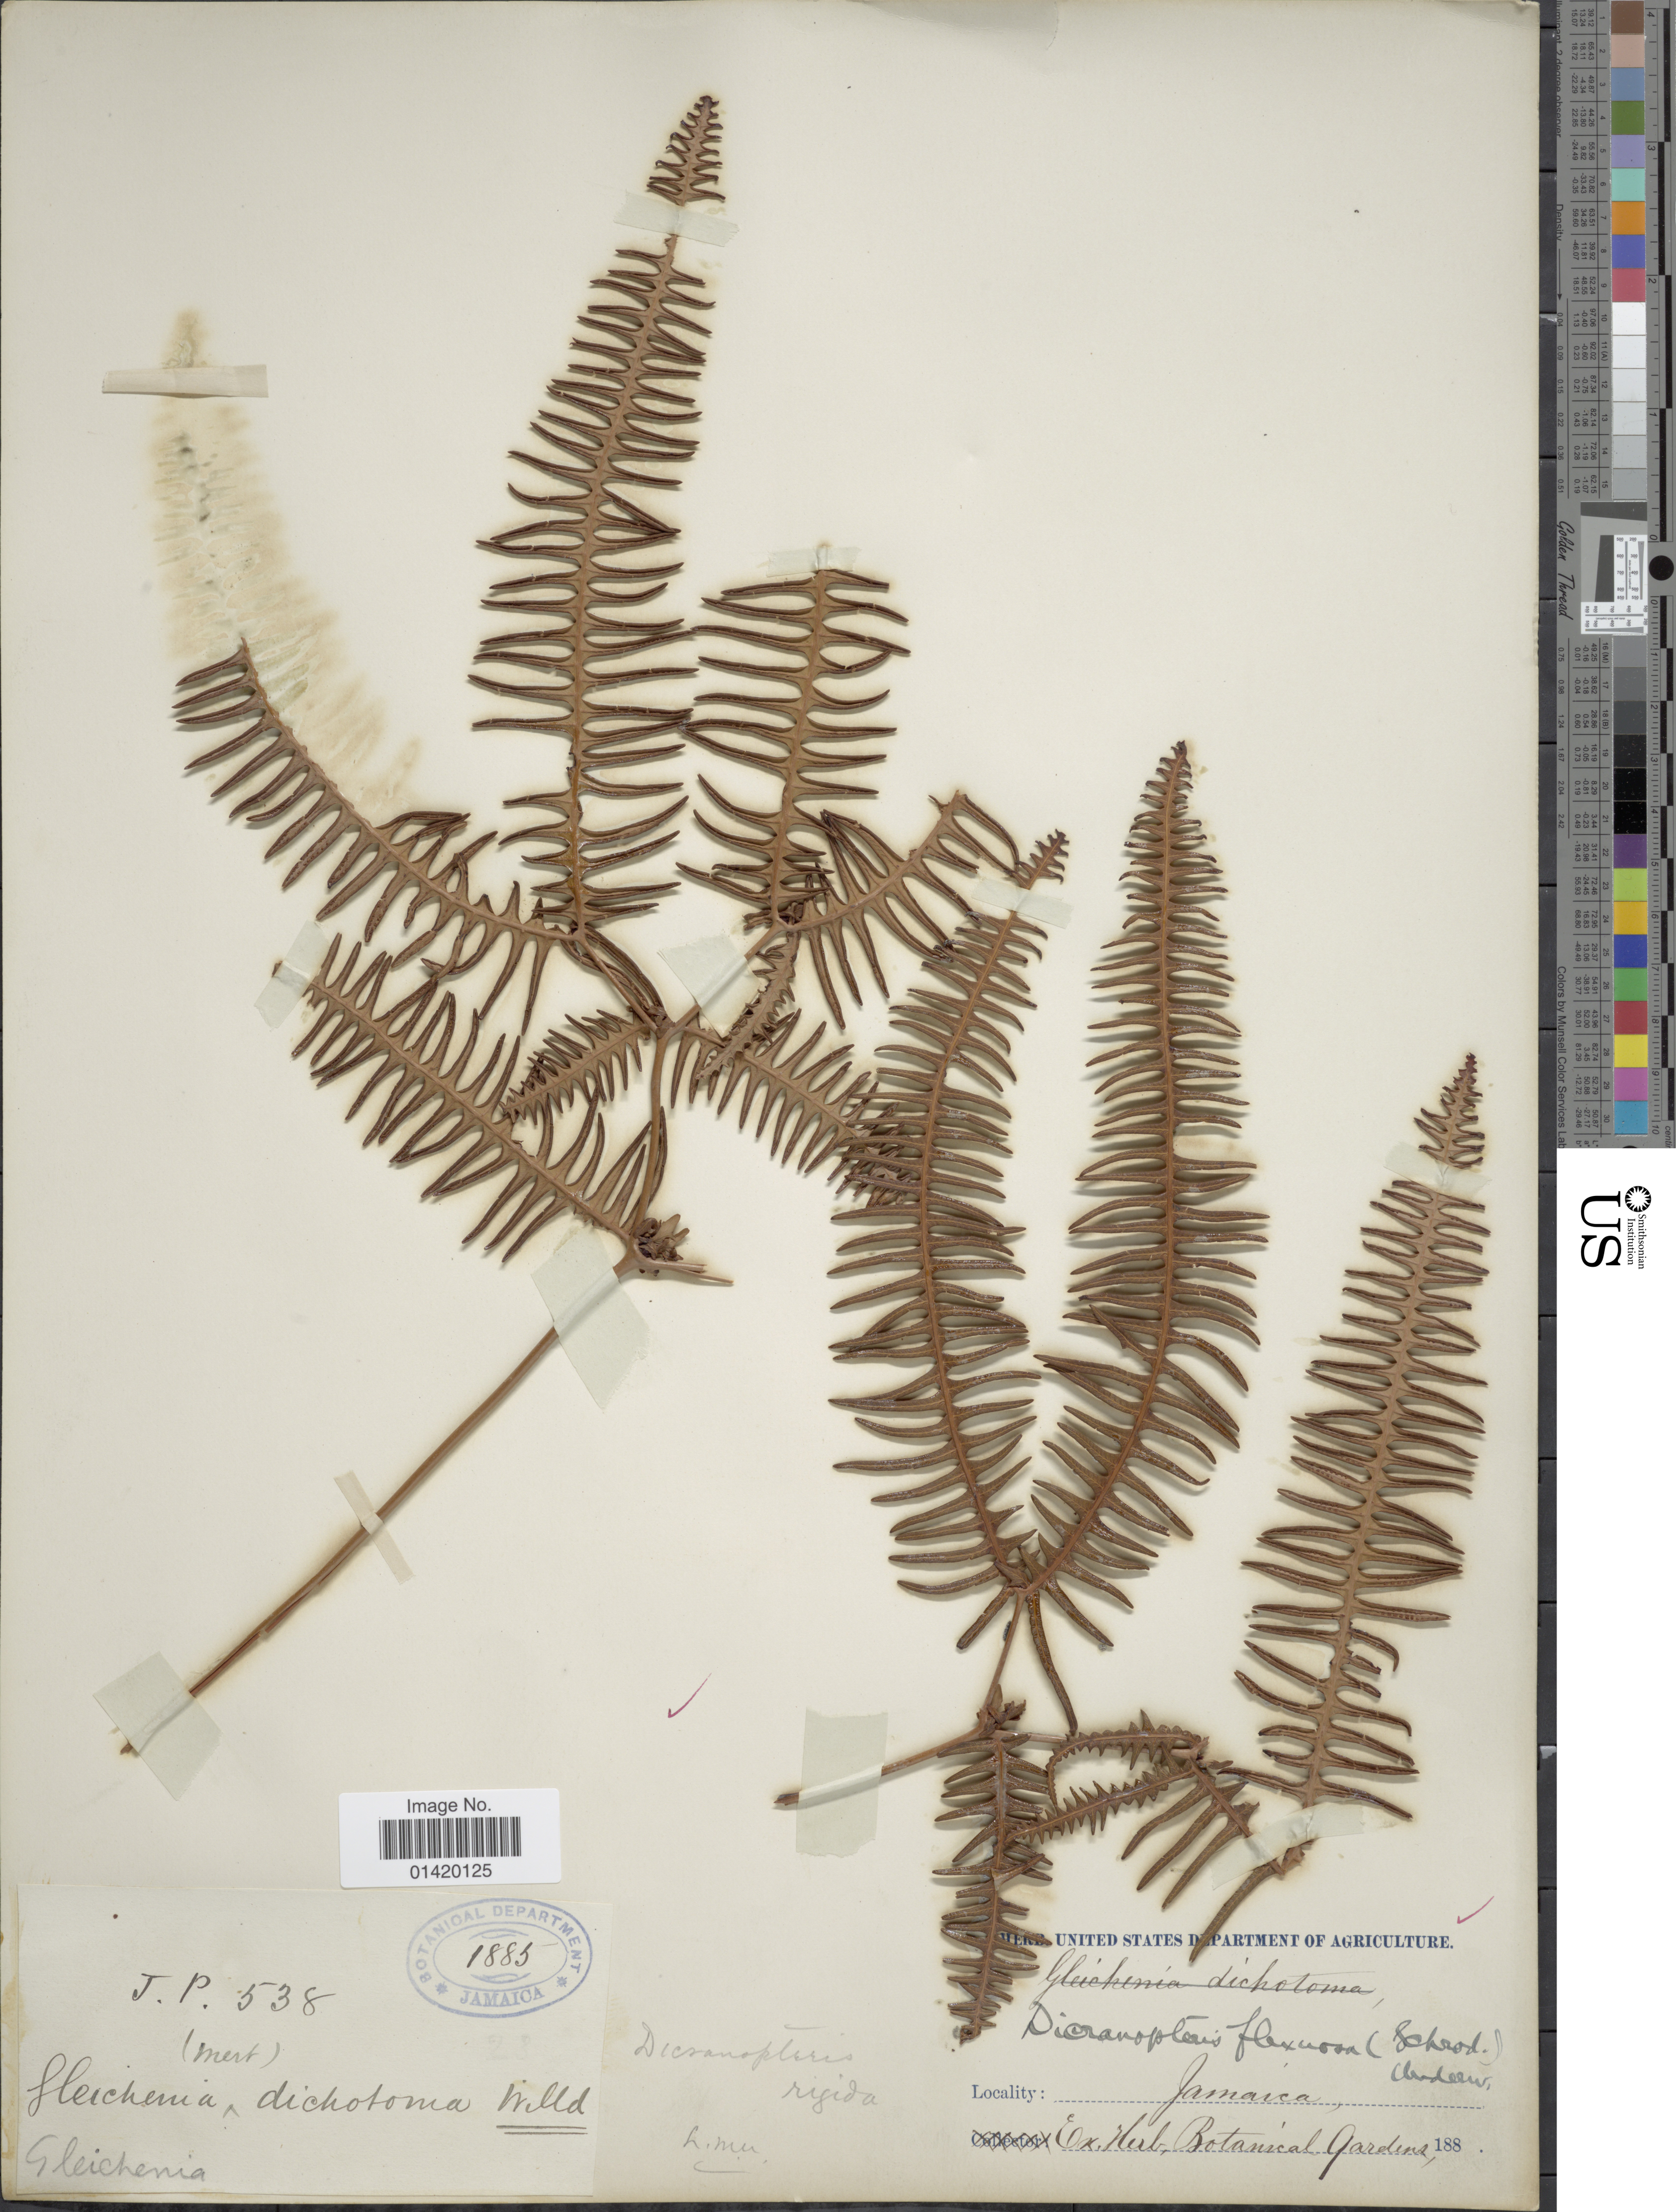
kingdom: Plantae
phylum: Tracheophyta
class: Polypodiopsida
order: Gleicheniales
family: Gleicheniaceae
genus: Dicranopteris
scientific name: Dicranopteris flexuosa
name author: (Schrad.) Underw.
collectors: J. P.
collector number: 538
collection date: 1885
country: Jamaica